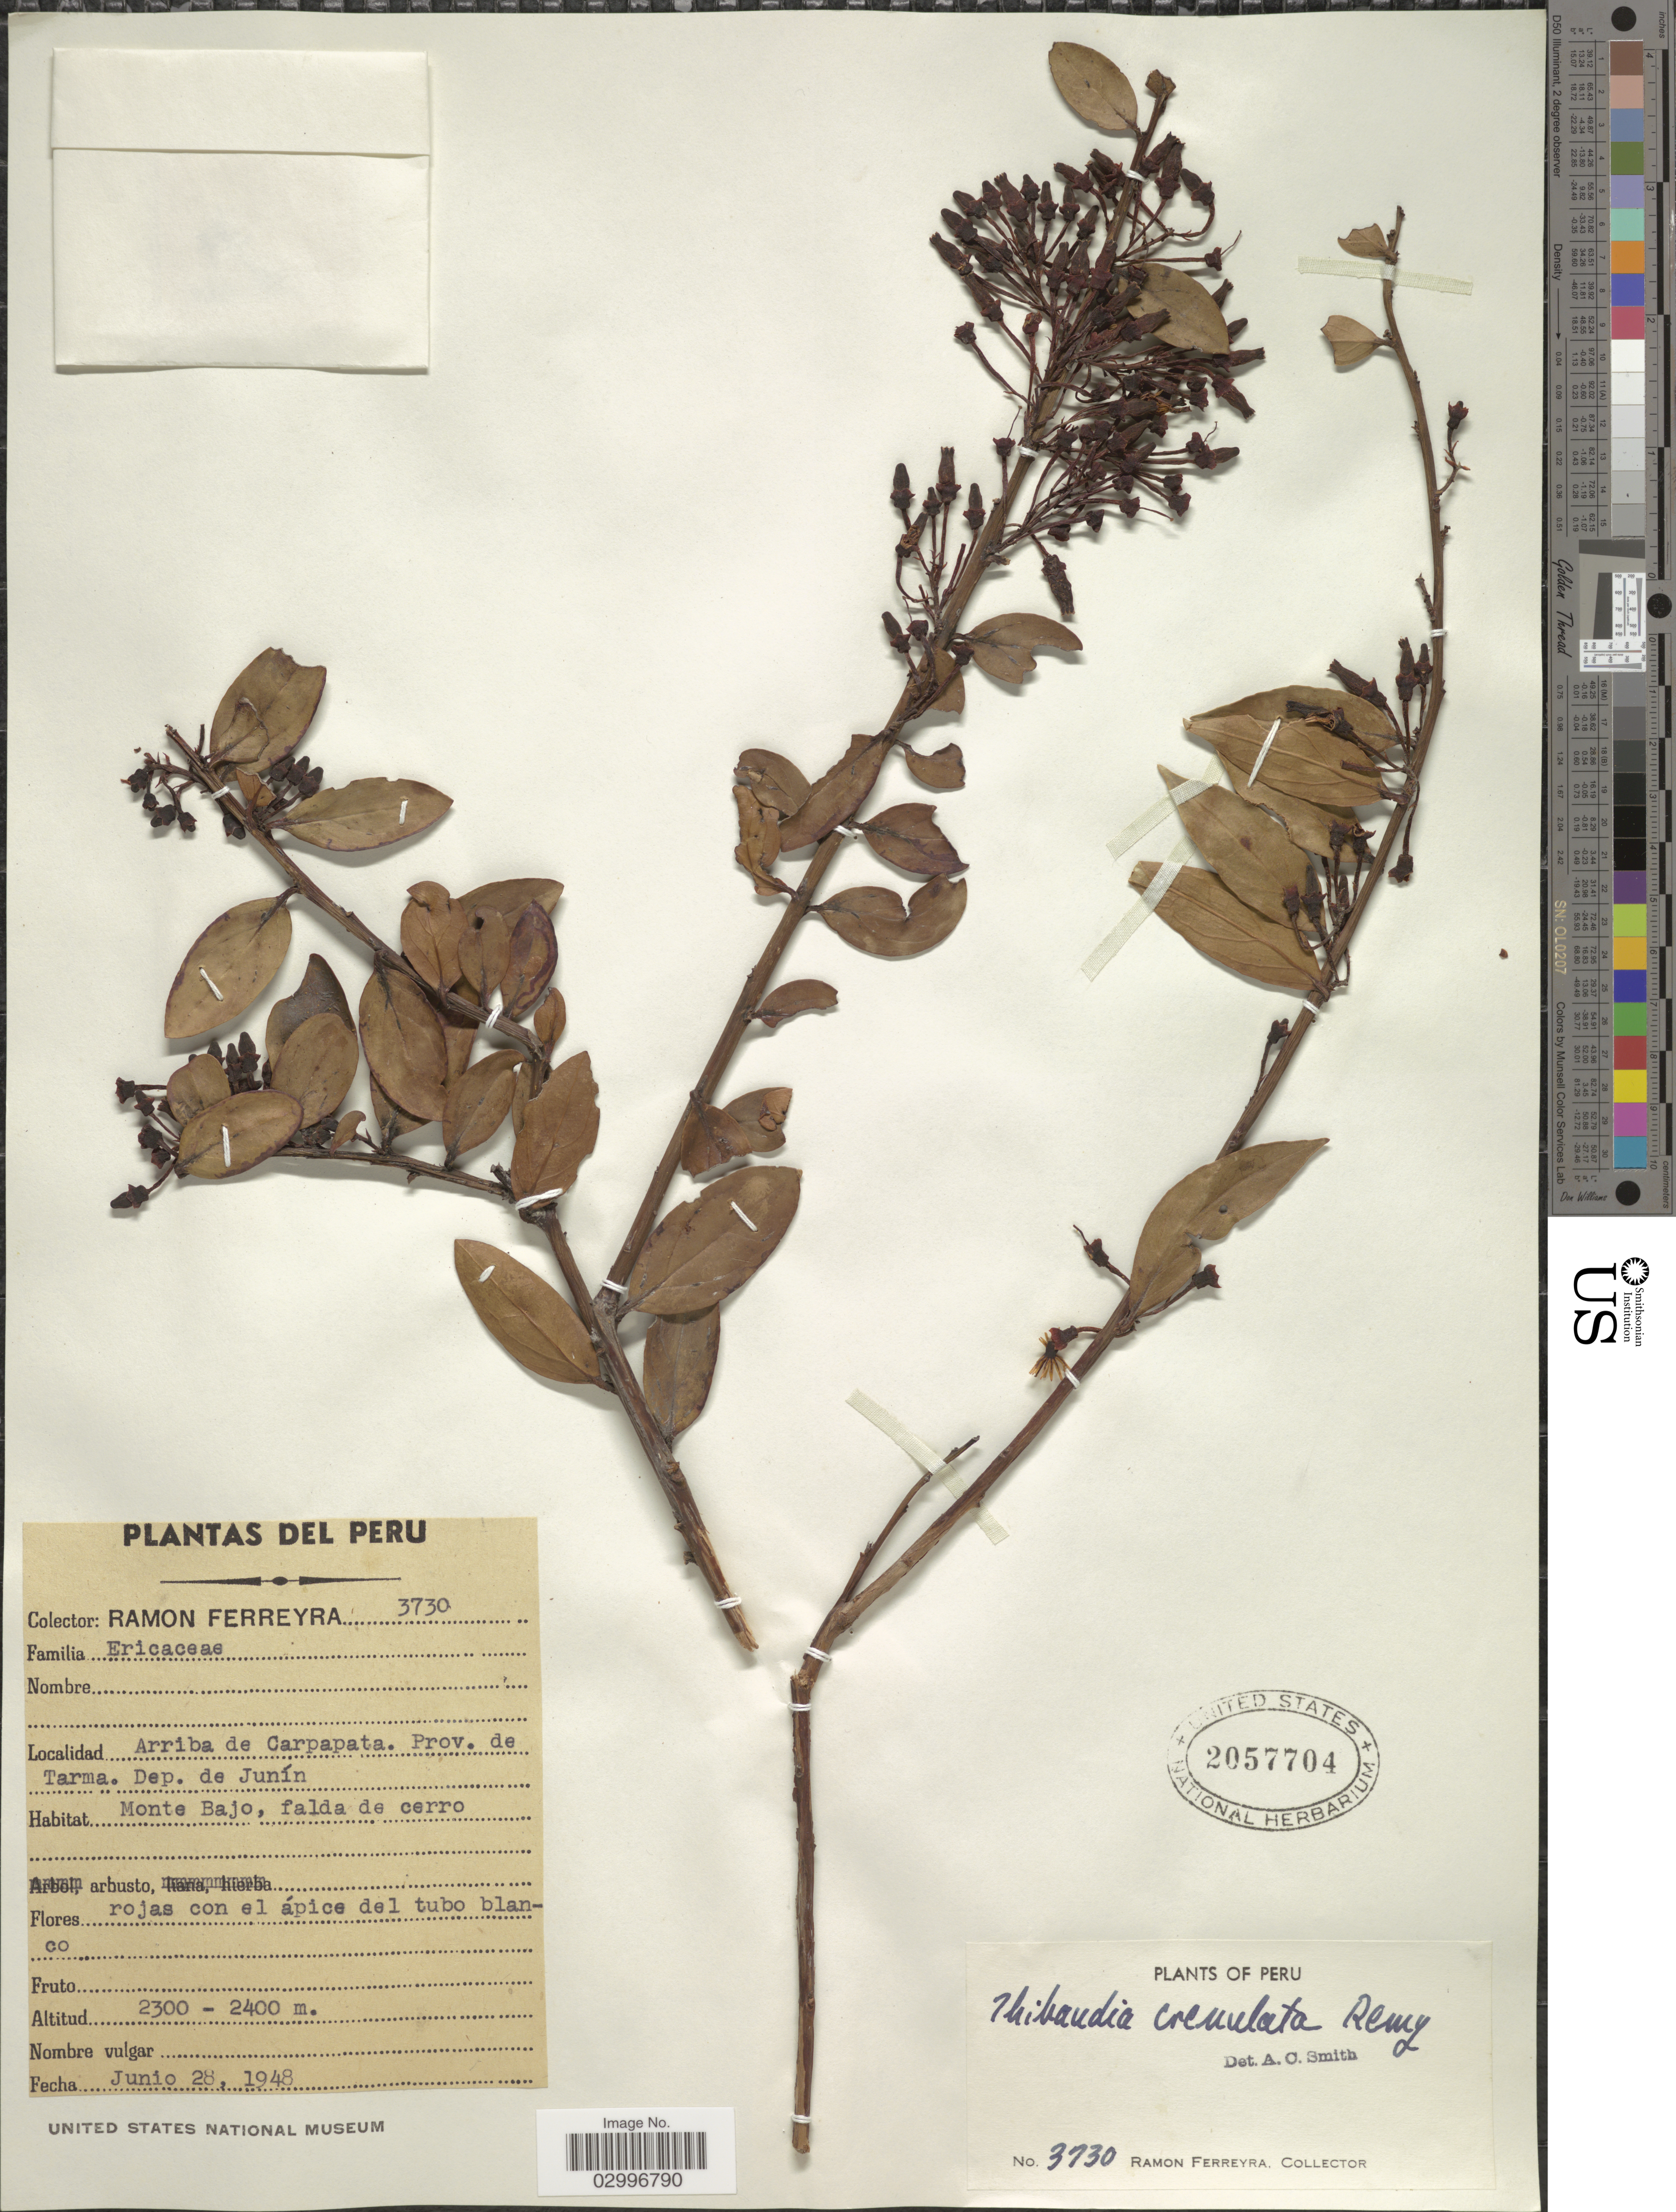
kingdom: Plantae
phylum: Tracheophyta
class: Magnoliopsida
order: Ericales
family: Ericaceae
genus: Thibaudia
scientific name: Thibaudia crenulata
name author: J. Rémy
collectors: R. A. Ferreyra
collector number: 3730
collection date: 1948-06-28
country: Peru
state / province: Junín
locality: Arriba de Carpapata. Prov. de Tarma. Dep. de Junín.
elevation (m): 2300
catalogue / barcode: US 2057704